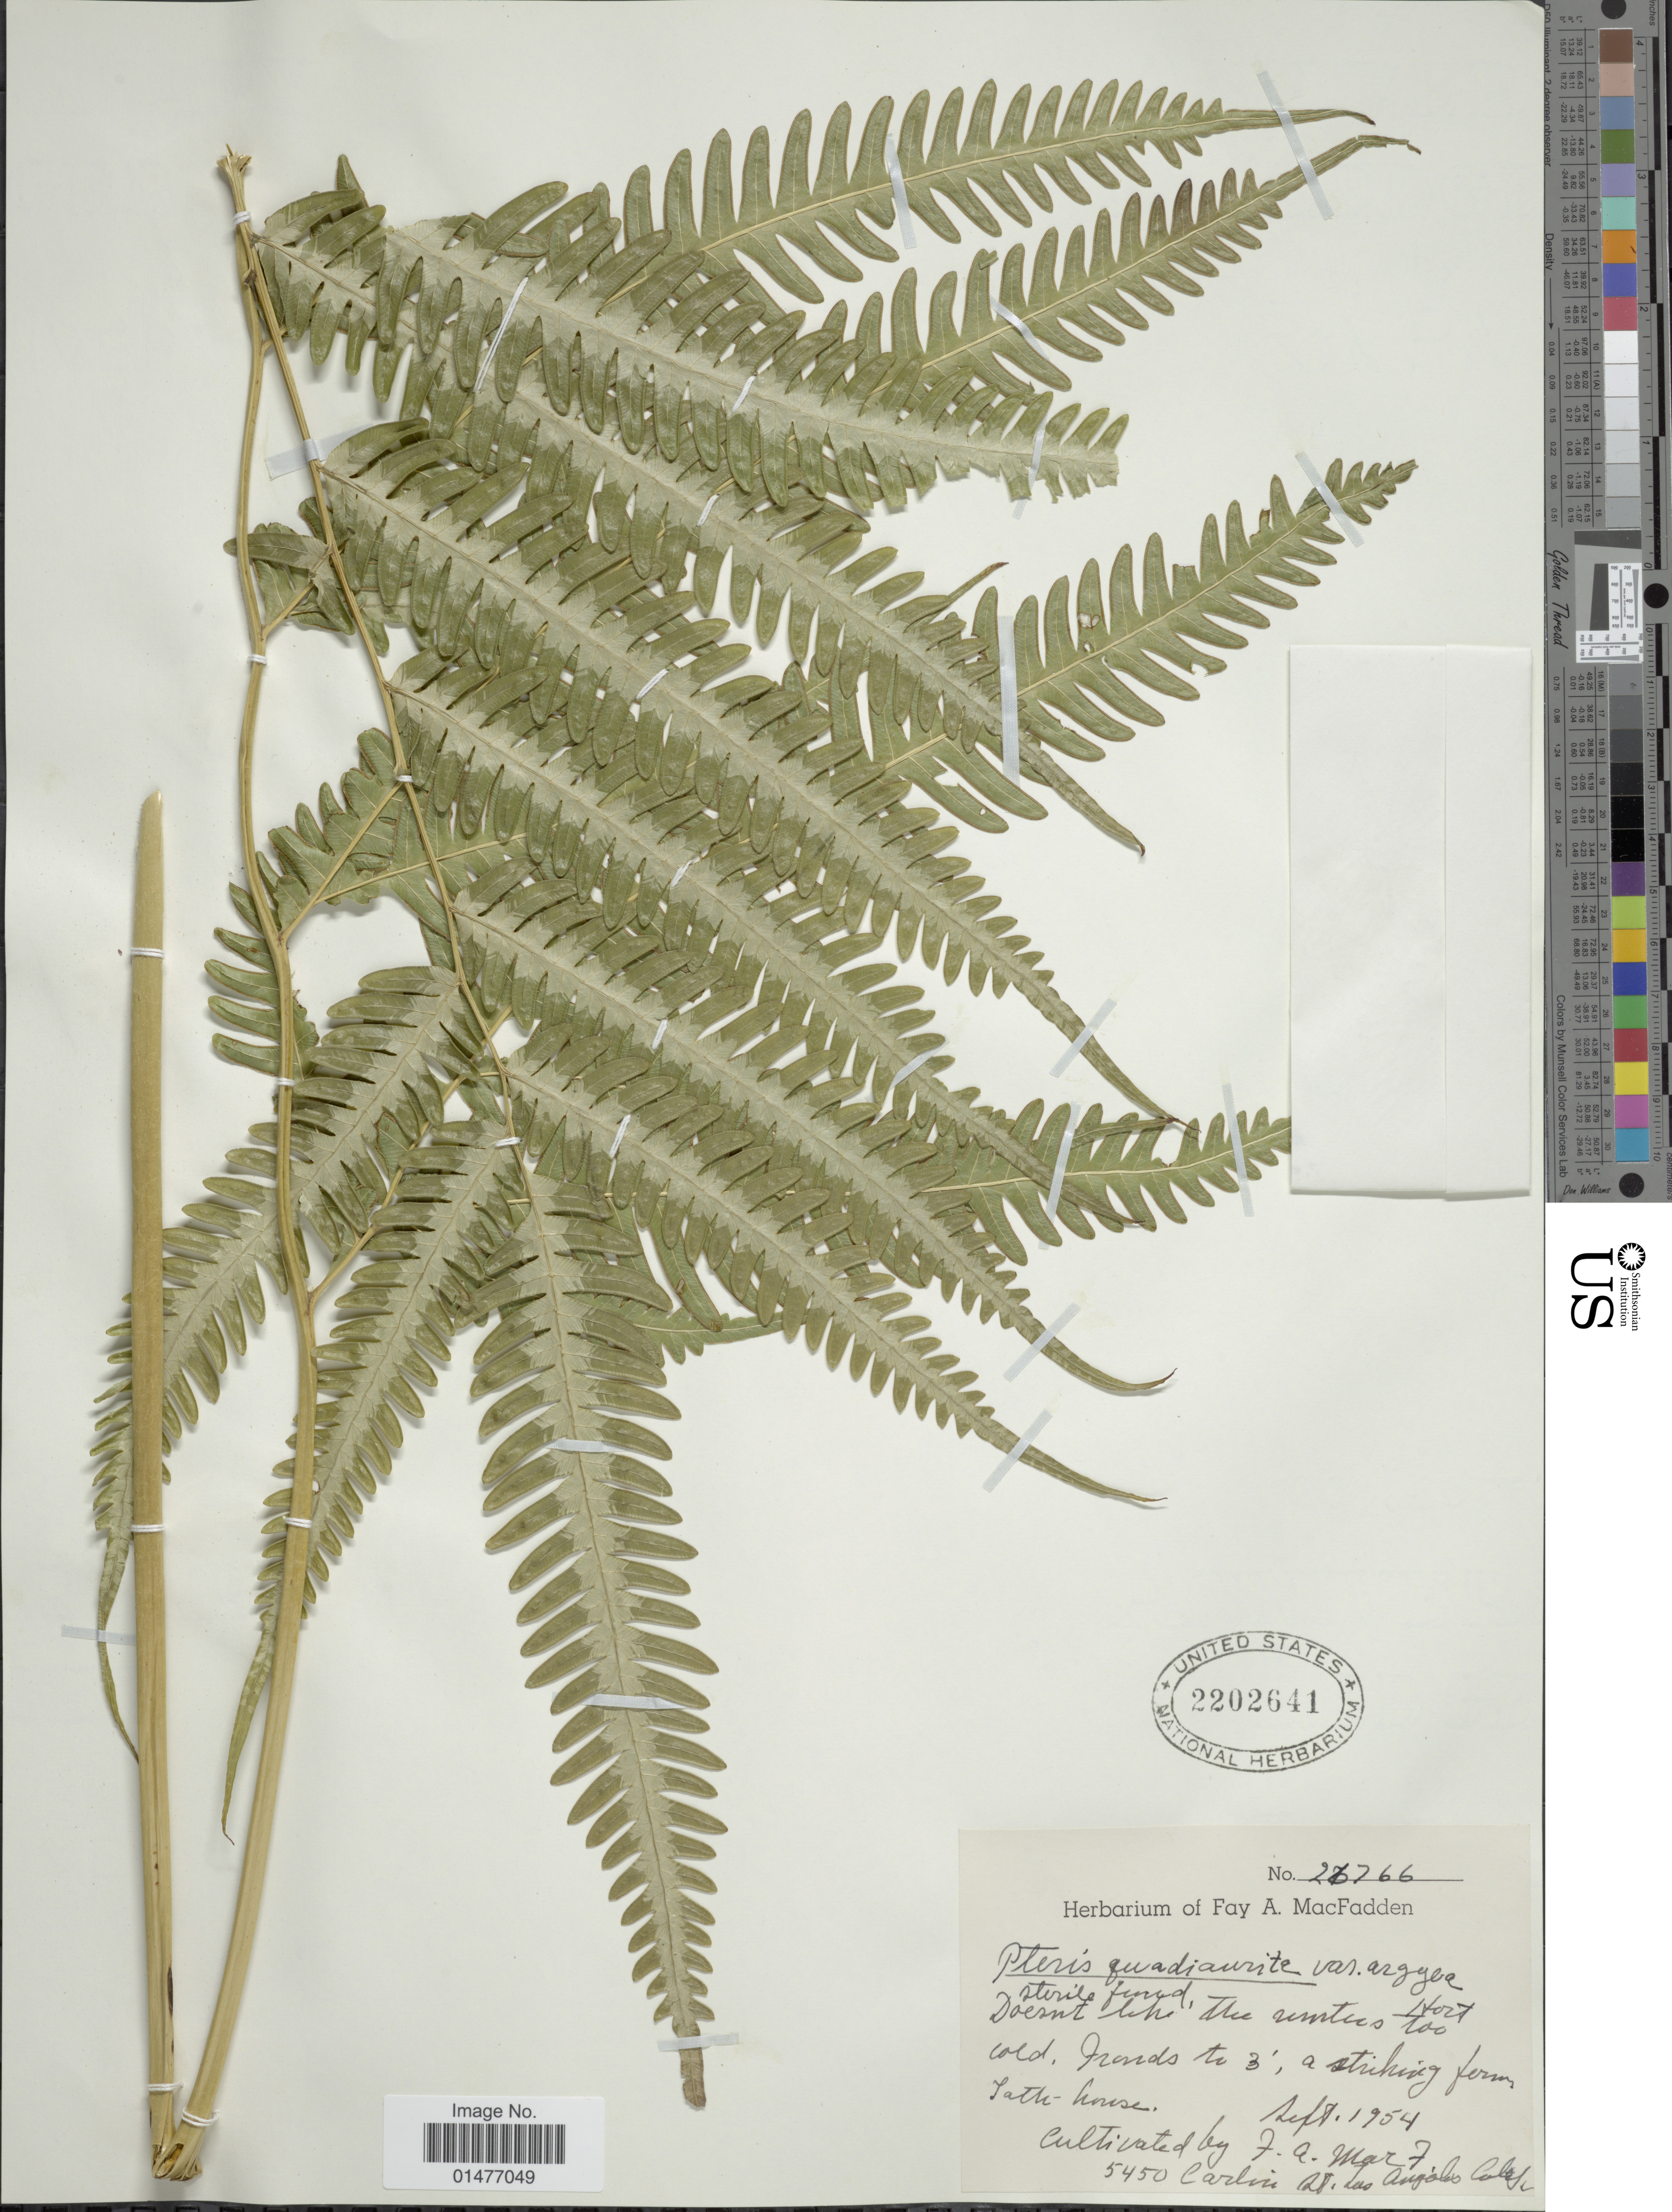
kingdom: Plantae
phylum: Tracheophyta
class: Polypodiopsida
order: Polypodiales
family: Pteridaceae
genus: Pteris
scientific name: Pteris quadriaurita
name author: Retz.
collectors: D. Carli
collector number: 5450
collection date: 1954-09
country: United States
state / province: California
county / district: Los Angeles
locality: San Louise, Los Angeles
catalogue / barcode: US 2202641